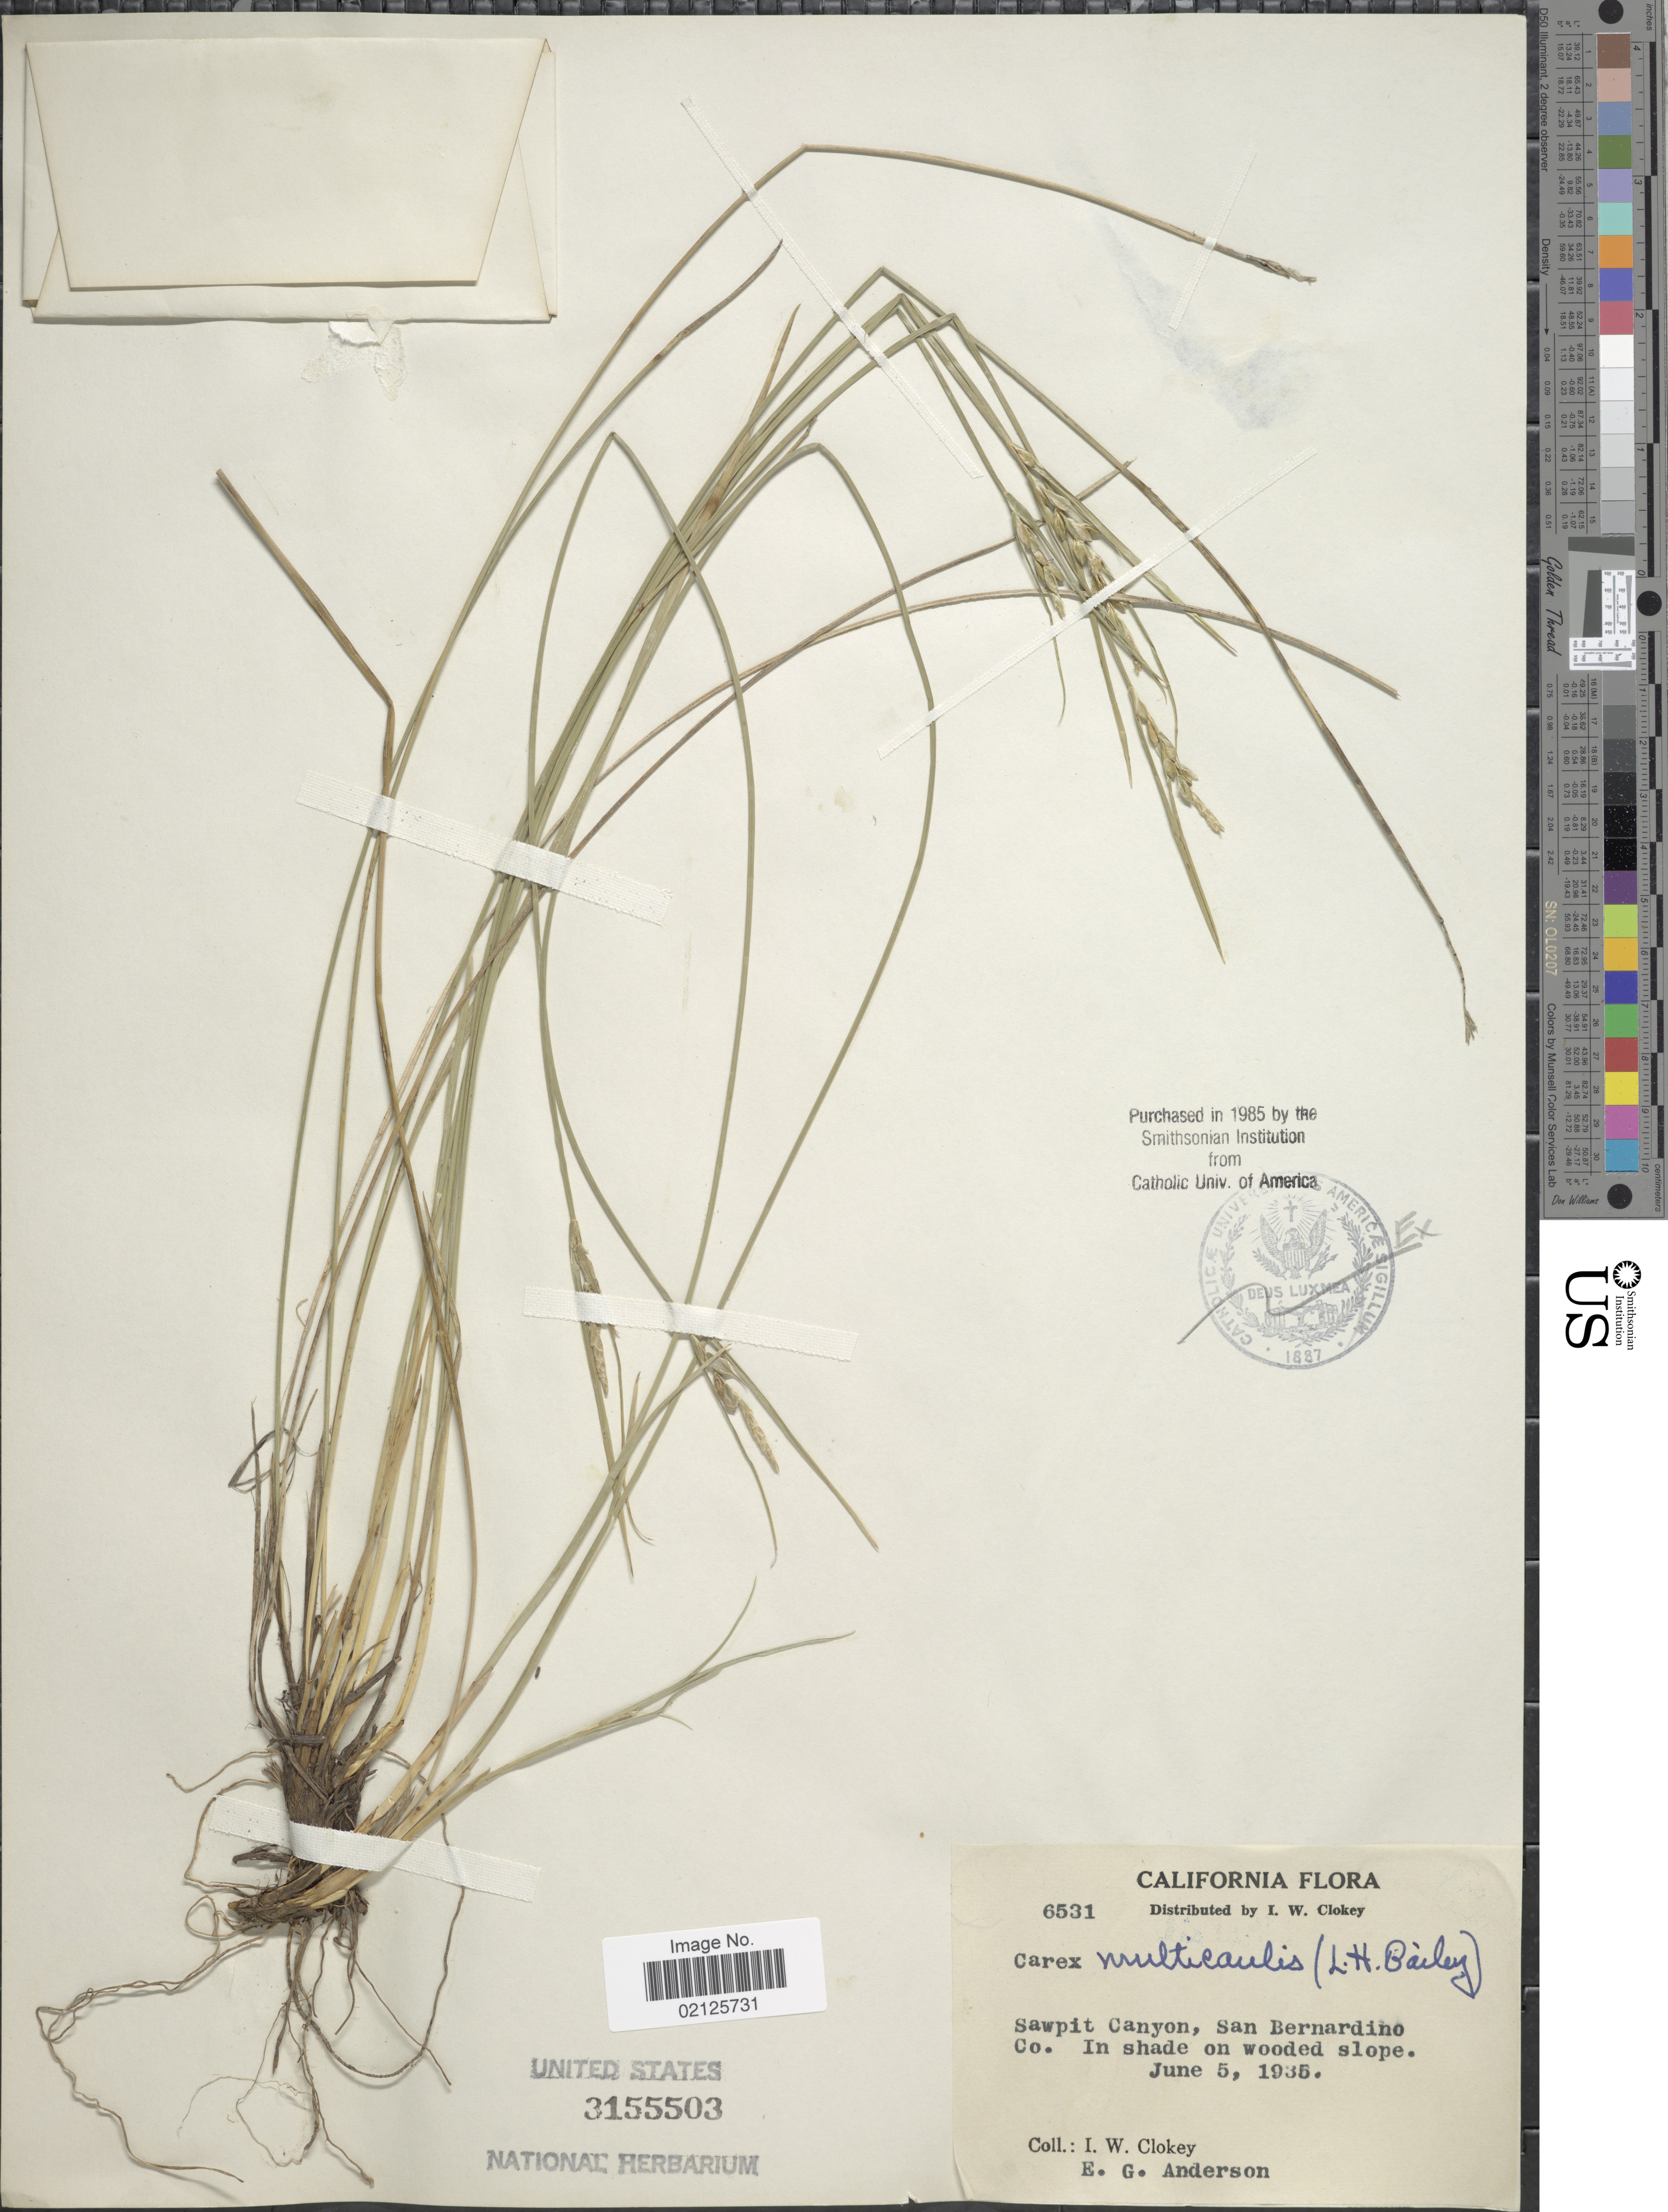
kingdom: Plantae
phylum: Tracheophyta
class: Liliopsida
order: Poales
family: Cyperaceae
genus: Carex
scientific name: Carex multicaulis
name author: L.H. Bailey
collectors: I. W. Clokey & E. G. Anderson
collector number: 6531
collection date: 1935-06-05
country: United States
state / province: California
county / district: San Bernardino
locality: Sawpit Canyon, San Bernardino Co. In shade on wooded slope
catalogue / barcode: US 3155503